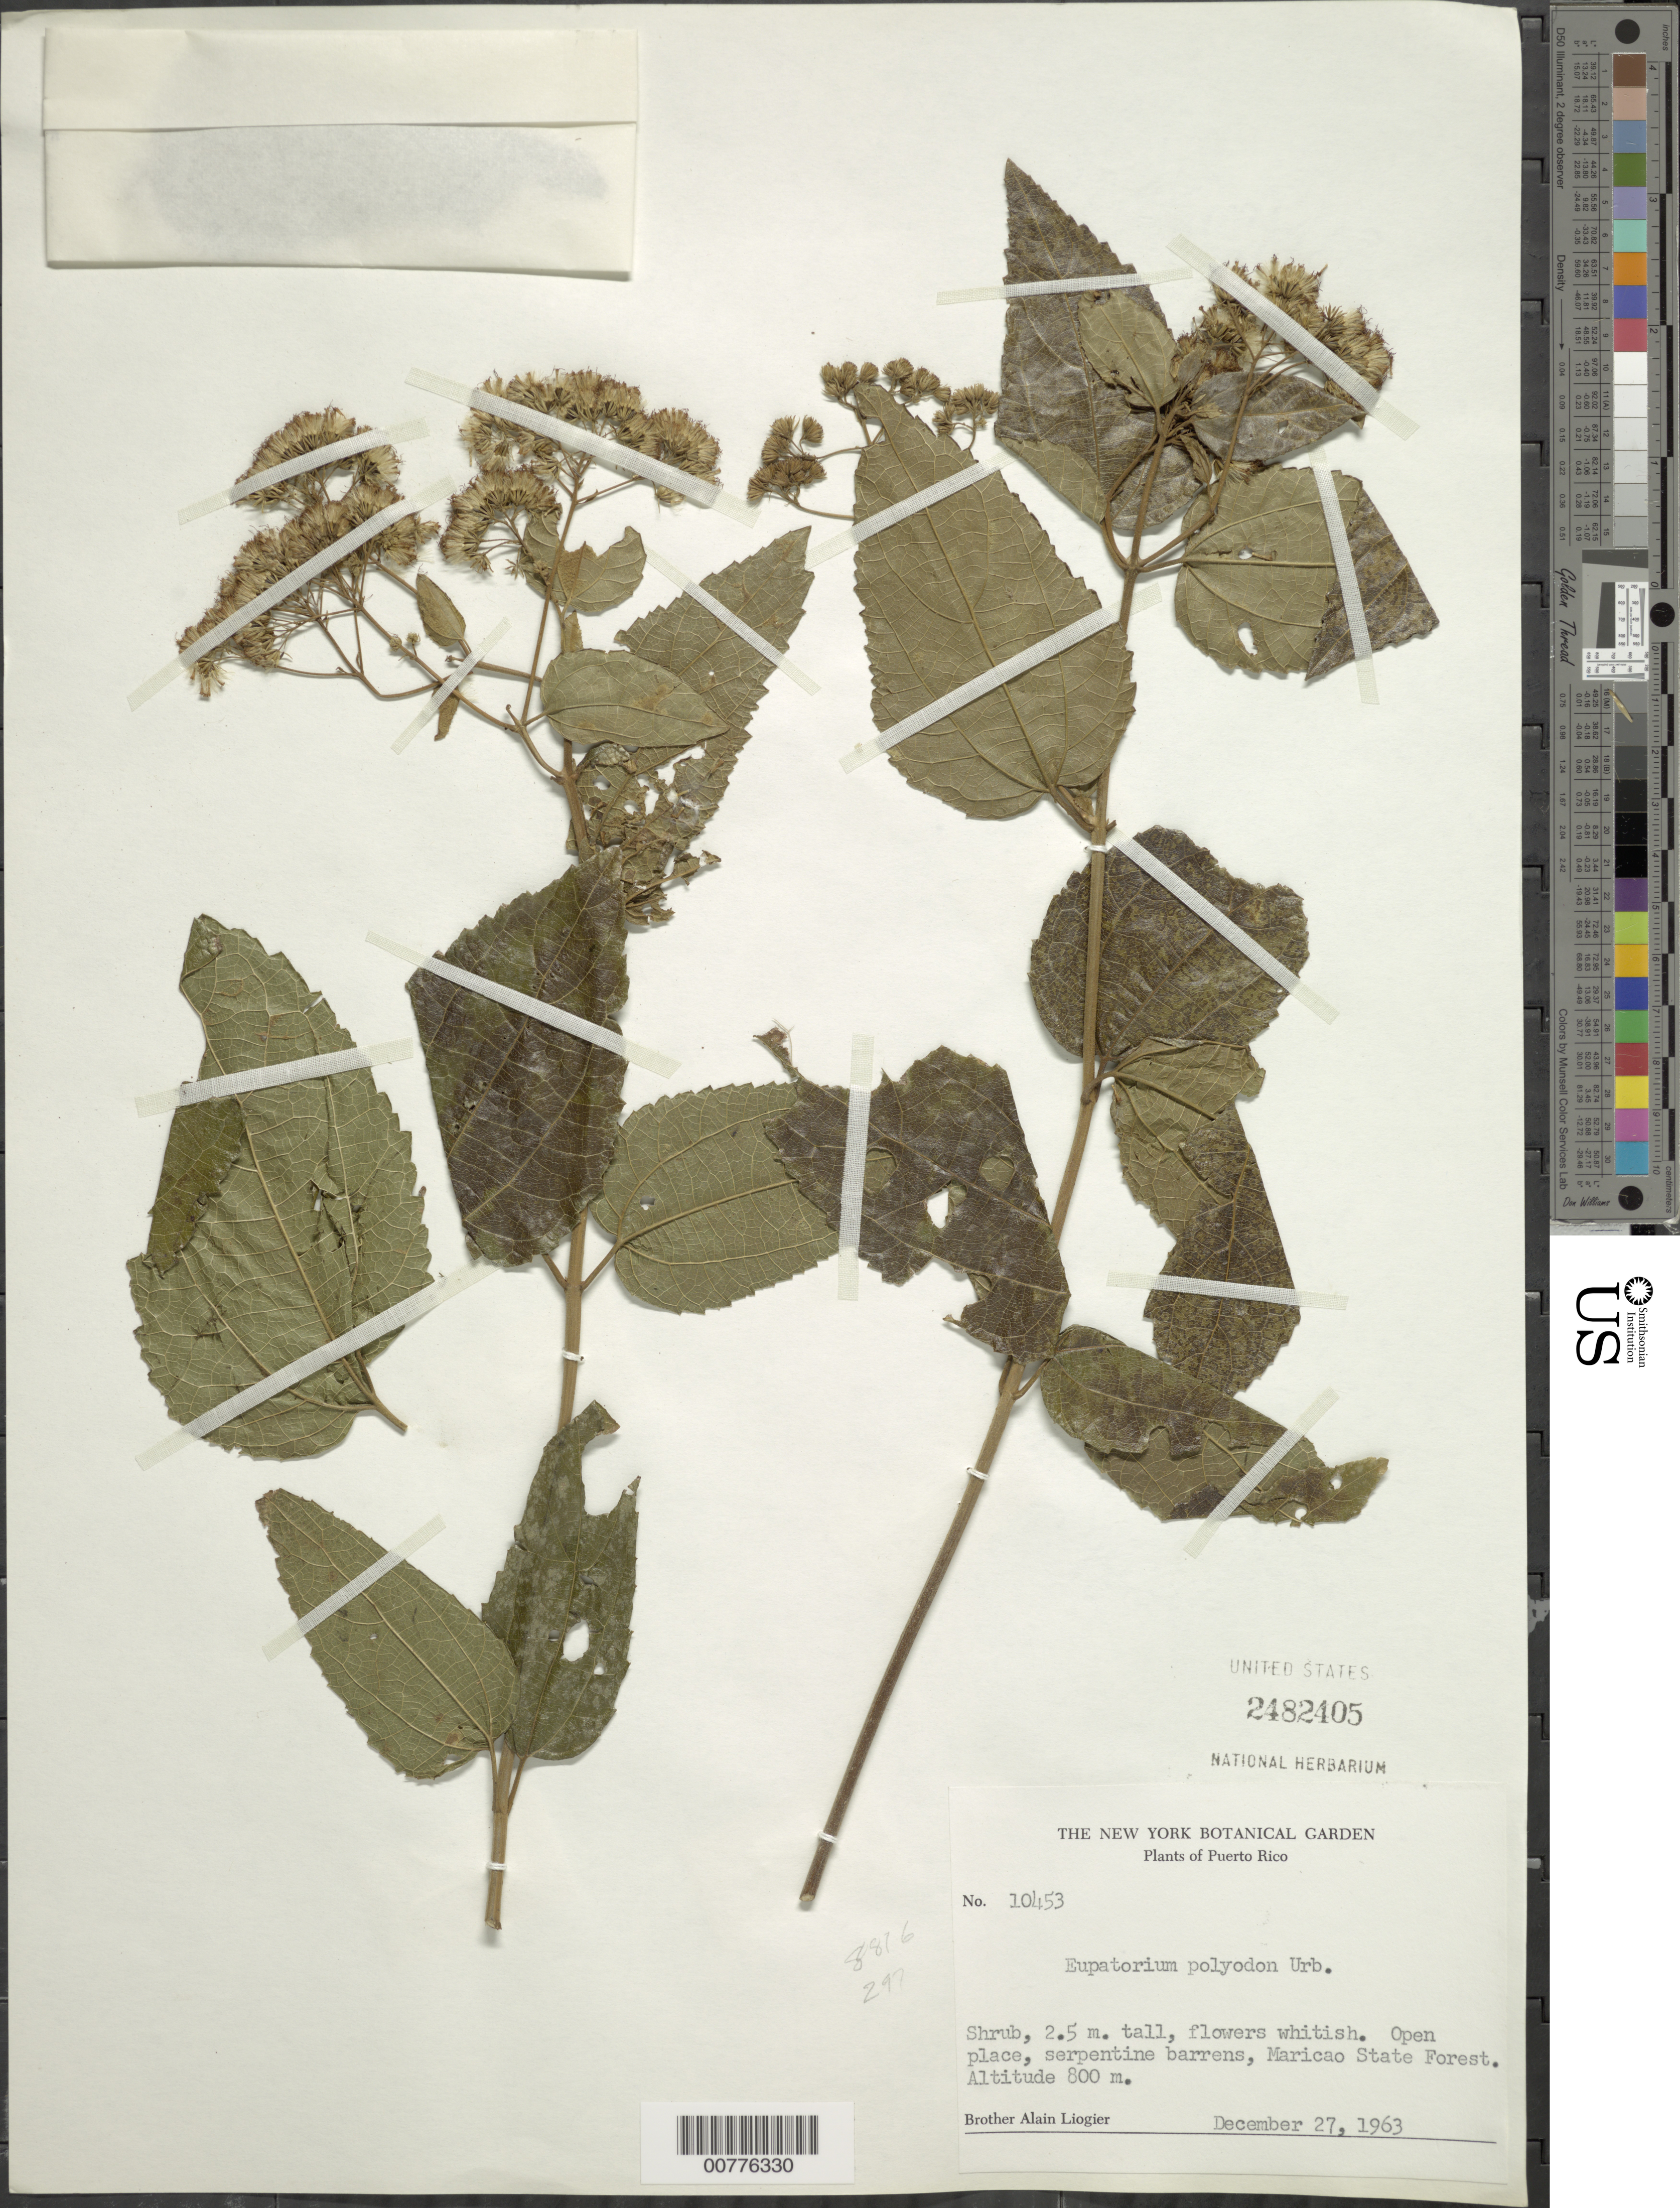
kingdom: Plantae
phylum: Tracheophyta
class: Magnoliopsida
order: Asterales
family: Asteraceae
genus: Koanophyllon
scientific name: Koanophyllon polyodon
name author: (Urb.) R.M. King & H. Rob.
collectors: A. H. Liogier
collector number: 10453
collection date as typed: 27 Dec 1963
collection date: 1963-12-27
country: Puerto Rico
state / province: Maricao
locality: Open place, serpentine barrens, Maricao State Forest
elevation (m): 800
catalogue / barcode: US 2482405